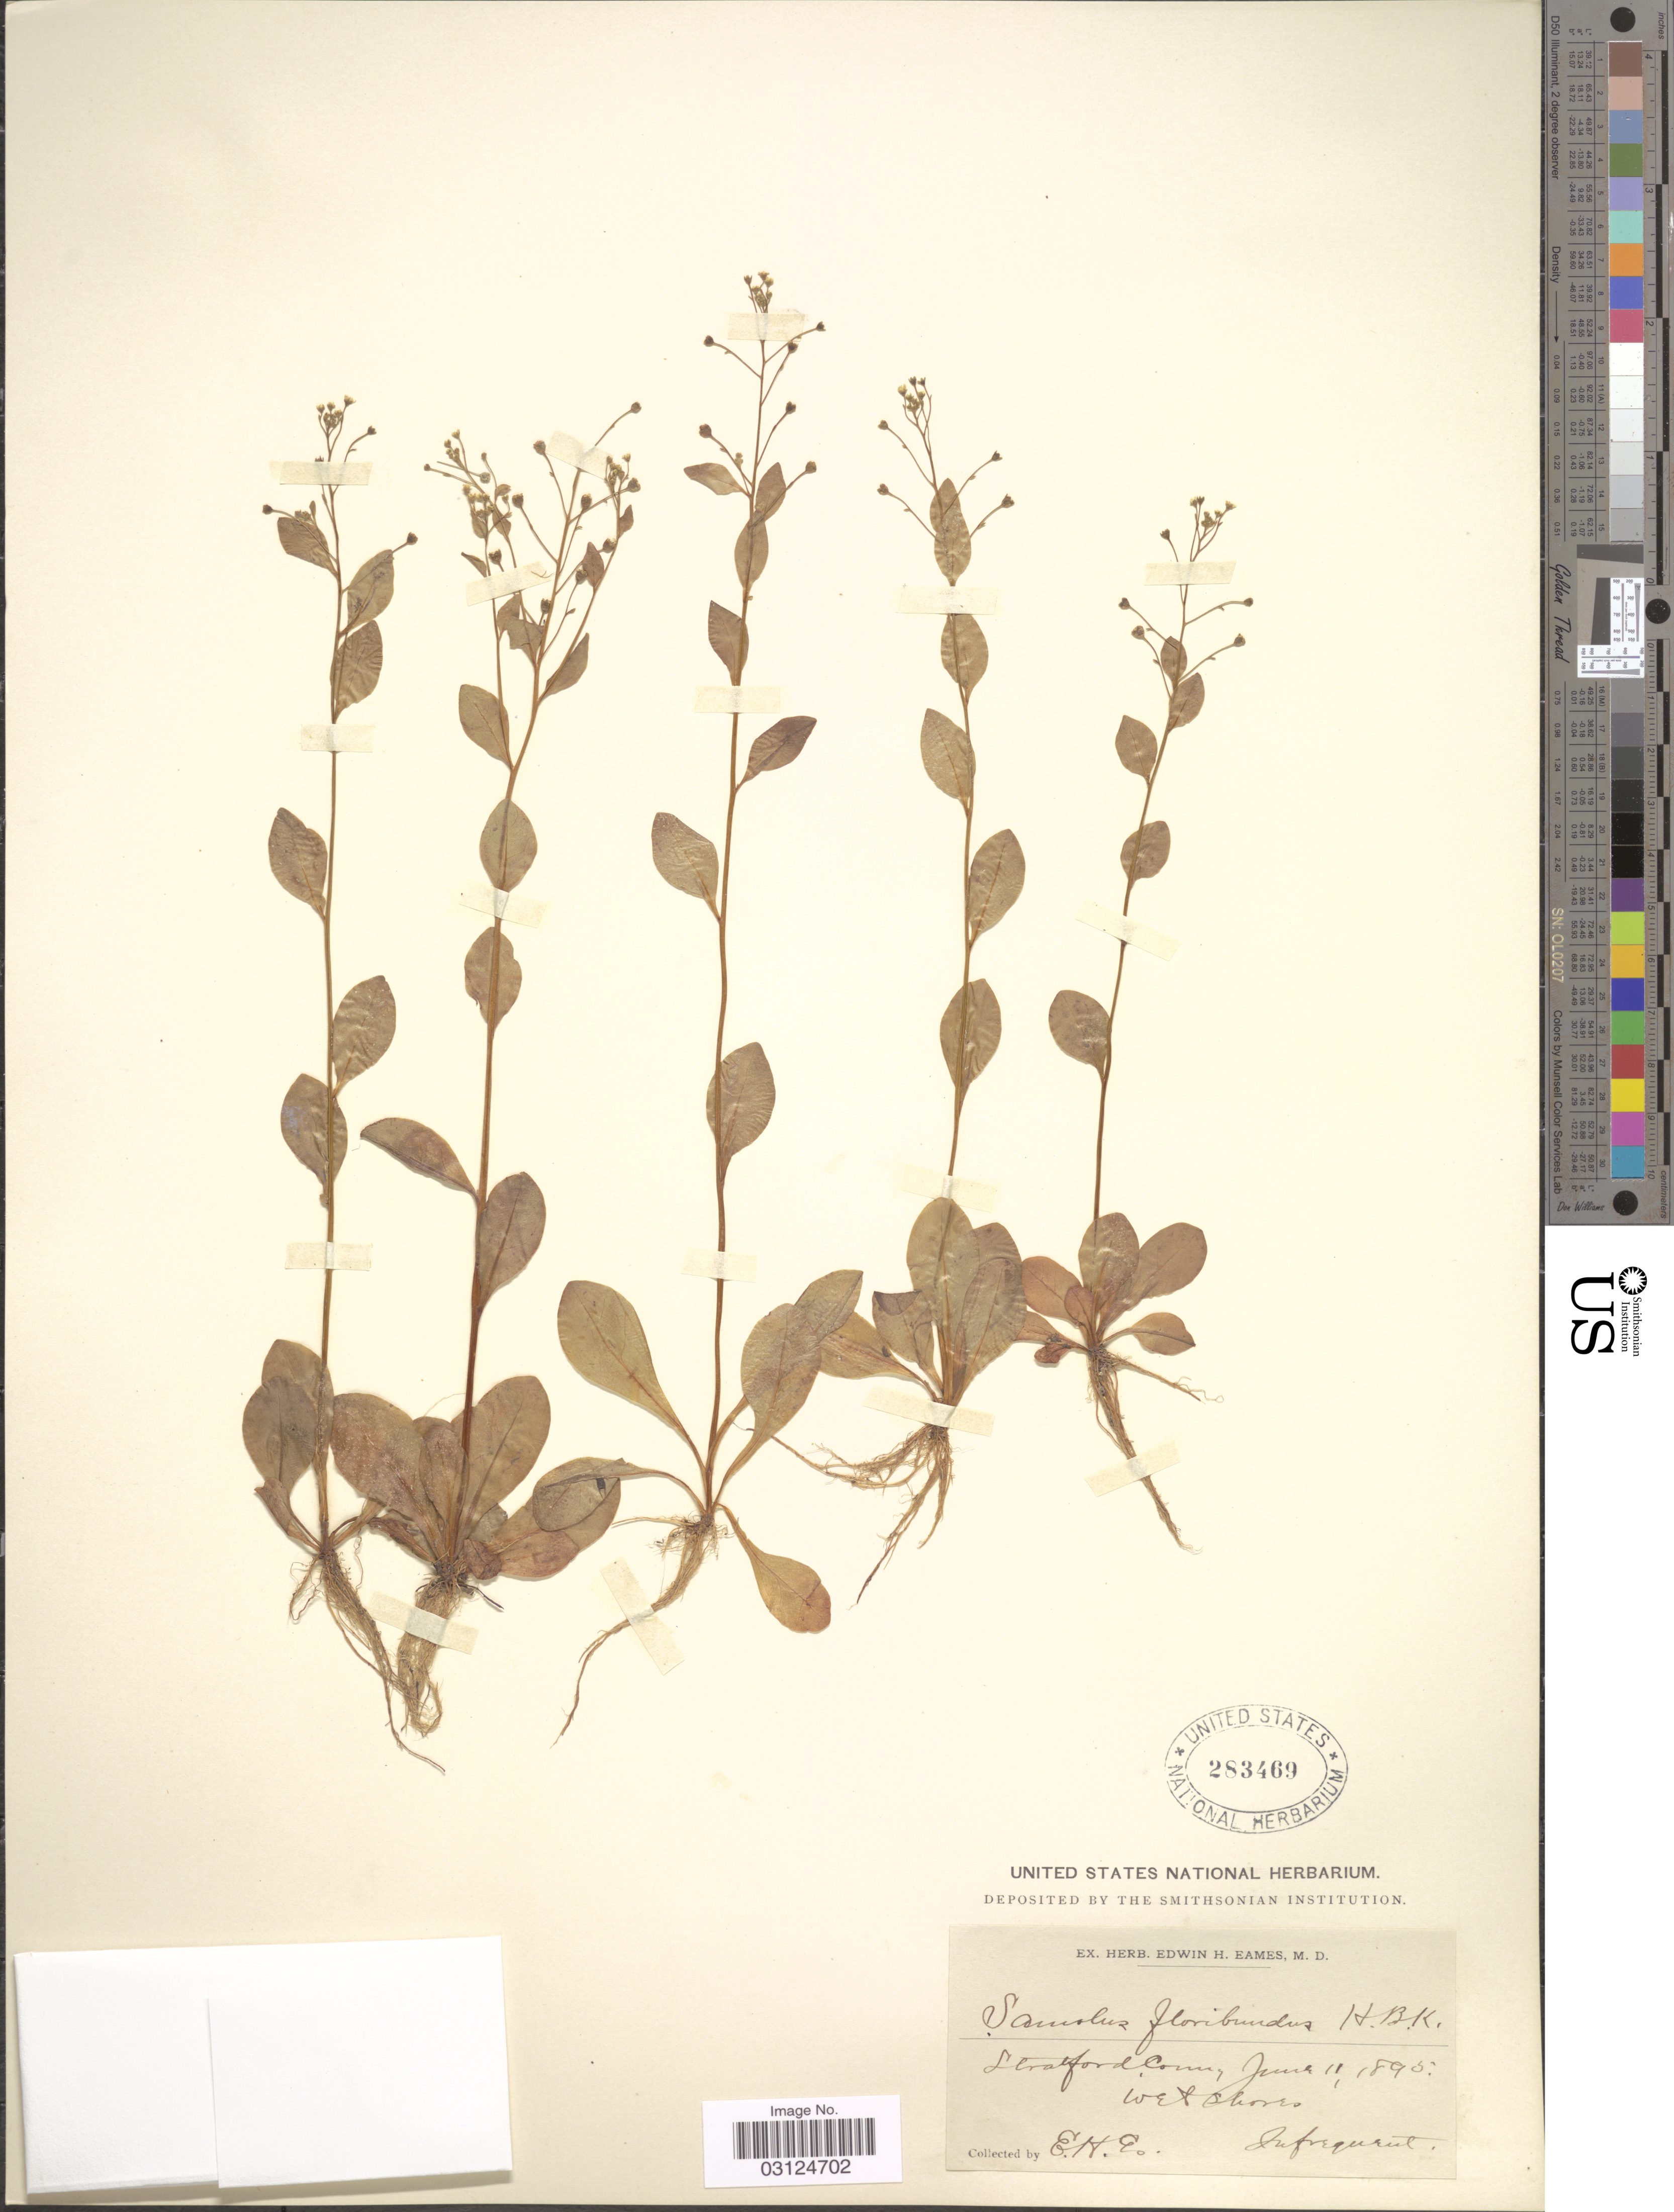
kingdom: Plantae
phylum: Tracheophyta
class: Magnoliopsida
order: Ericales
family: Primulaceae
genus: Samolus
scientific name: Samolus parviflorus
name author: Raf.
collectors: E. H. Eames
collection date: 1895-06-11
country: United States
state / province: Connecticut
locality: Stratford. Wet shores.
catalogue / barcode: US 283469